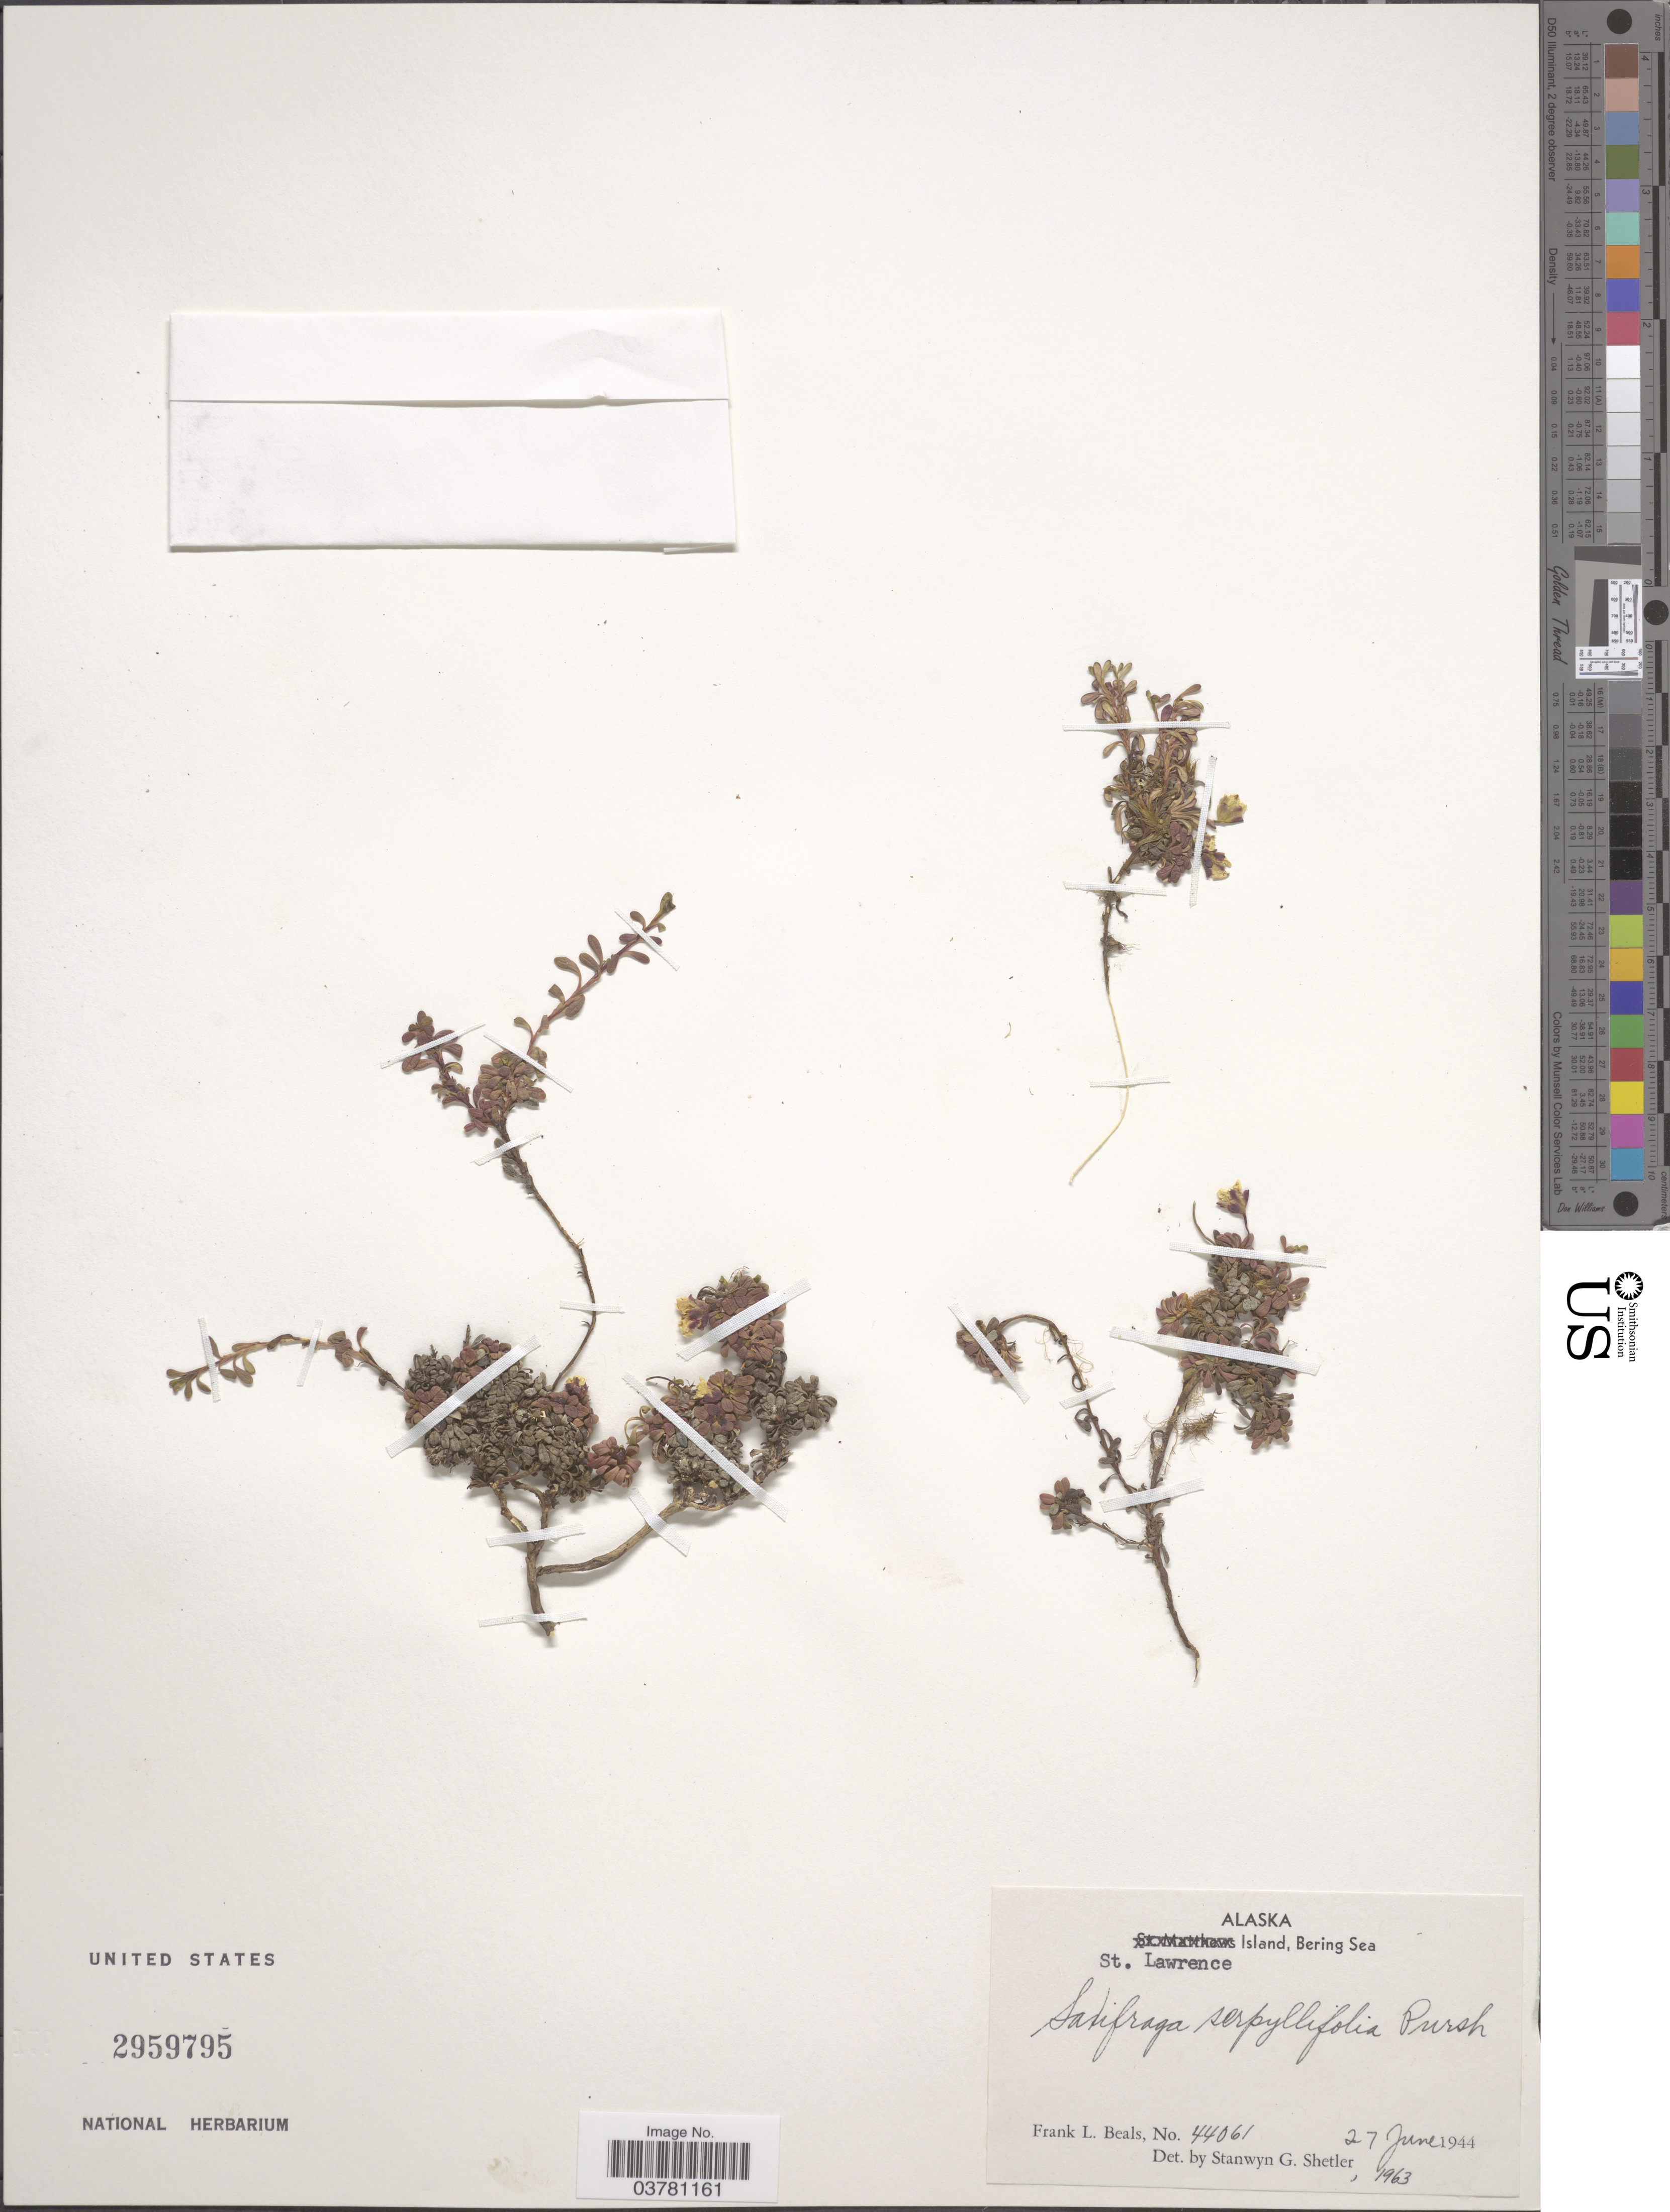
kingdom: Plantae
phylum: Tracheophyta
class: Magnoliopsida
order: Saxifragales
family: Saxifragaceae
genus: Saxifraga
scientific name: Saxifraga serpyllifolia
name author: Pursh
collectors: F. Beals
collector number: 44061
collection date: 1944-06-27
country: United States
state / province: Alaska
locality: St. Lawrence Island. Bering Sea.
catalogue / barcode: US 2959795